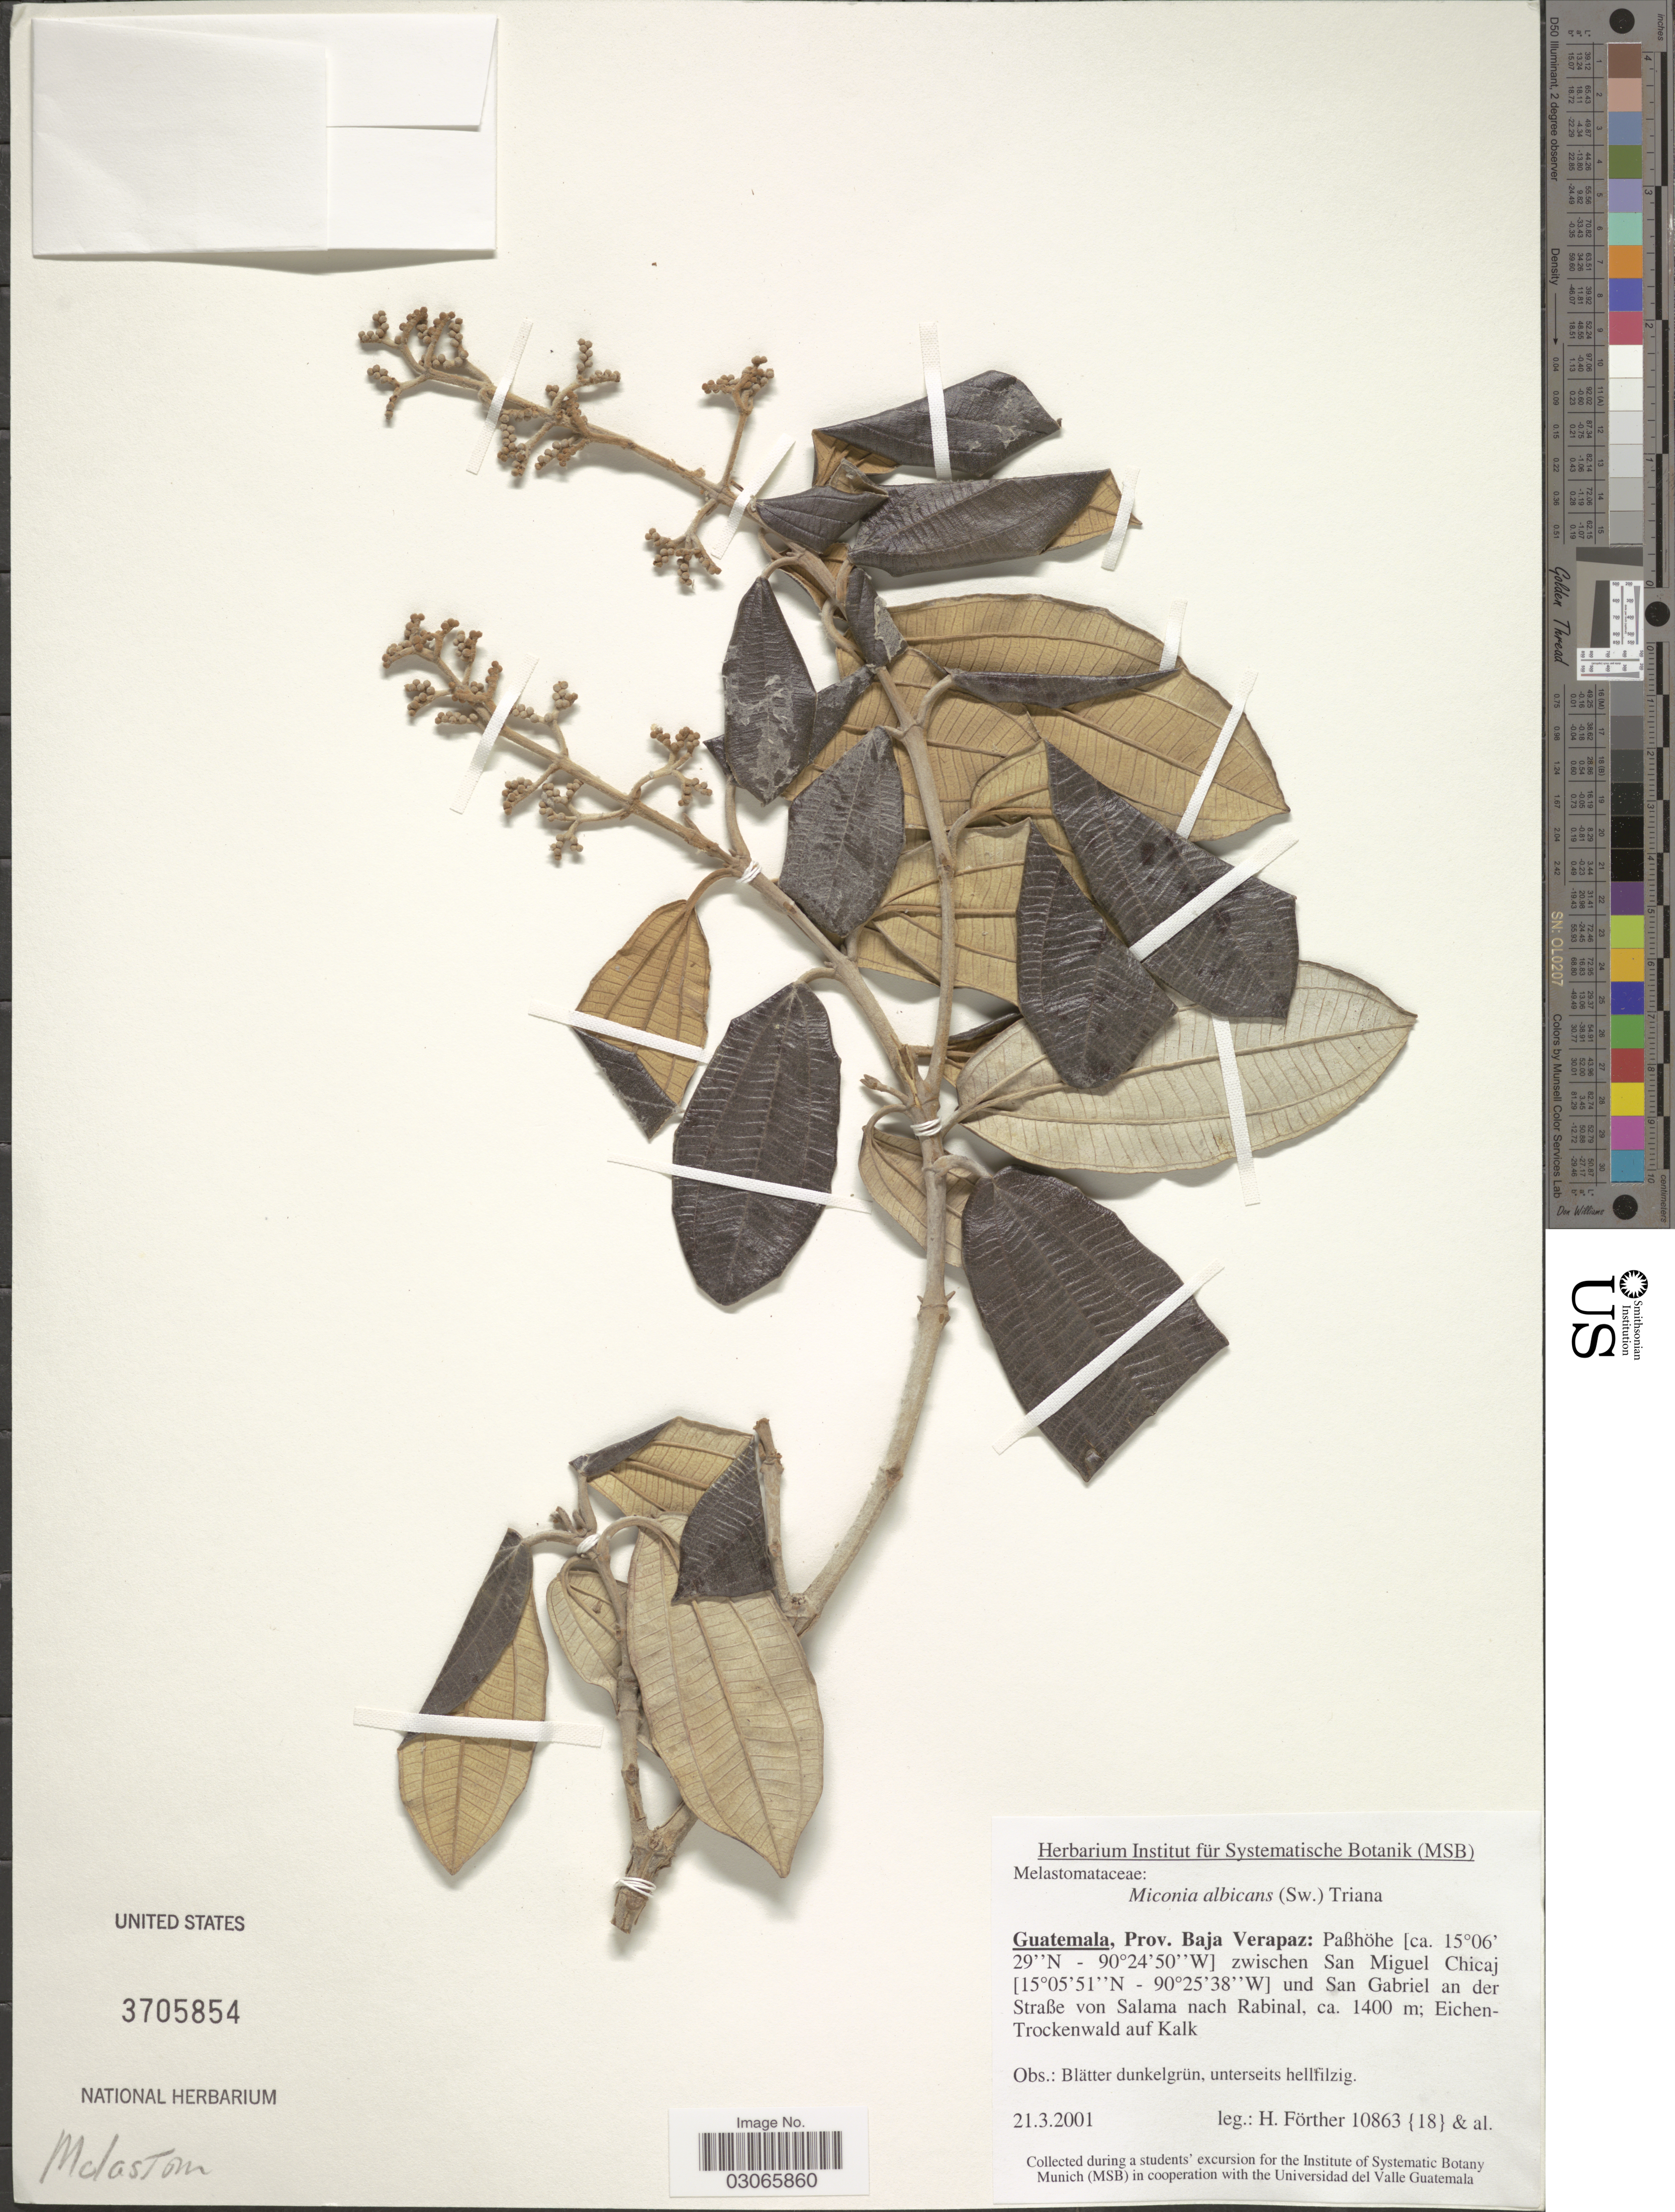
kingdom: Plantae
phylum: Tracheophyta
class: Magnoliopsida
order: Myrtales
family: Melastomataceae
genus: Miconia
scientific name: Miconia albicans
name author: (Sw.) Steud.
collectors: H. Förther & et al.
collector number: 10863 {18}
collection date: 2001-03-21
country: Guatemala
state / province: Baja Verapaz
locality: Paßhöhe zwischen San Miguel Chicaj und San Gabriel an der Straße von Salama nach Rabinal.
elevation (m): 1400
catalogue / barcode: US 3705854